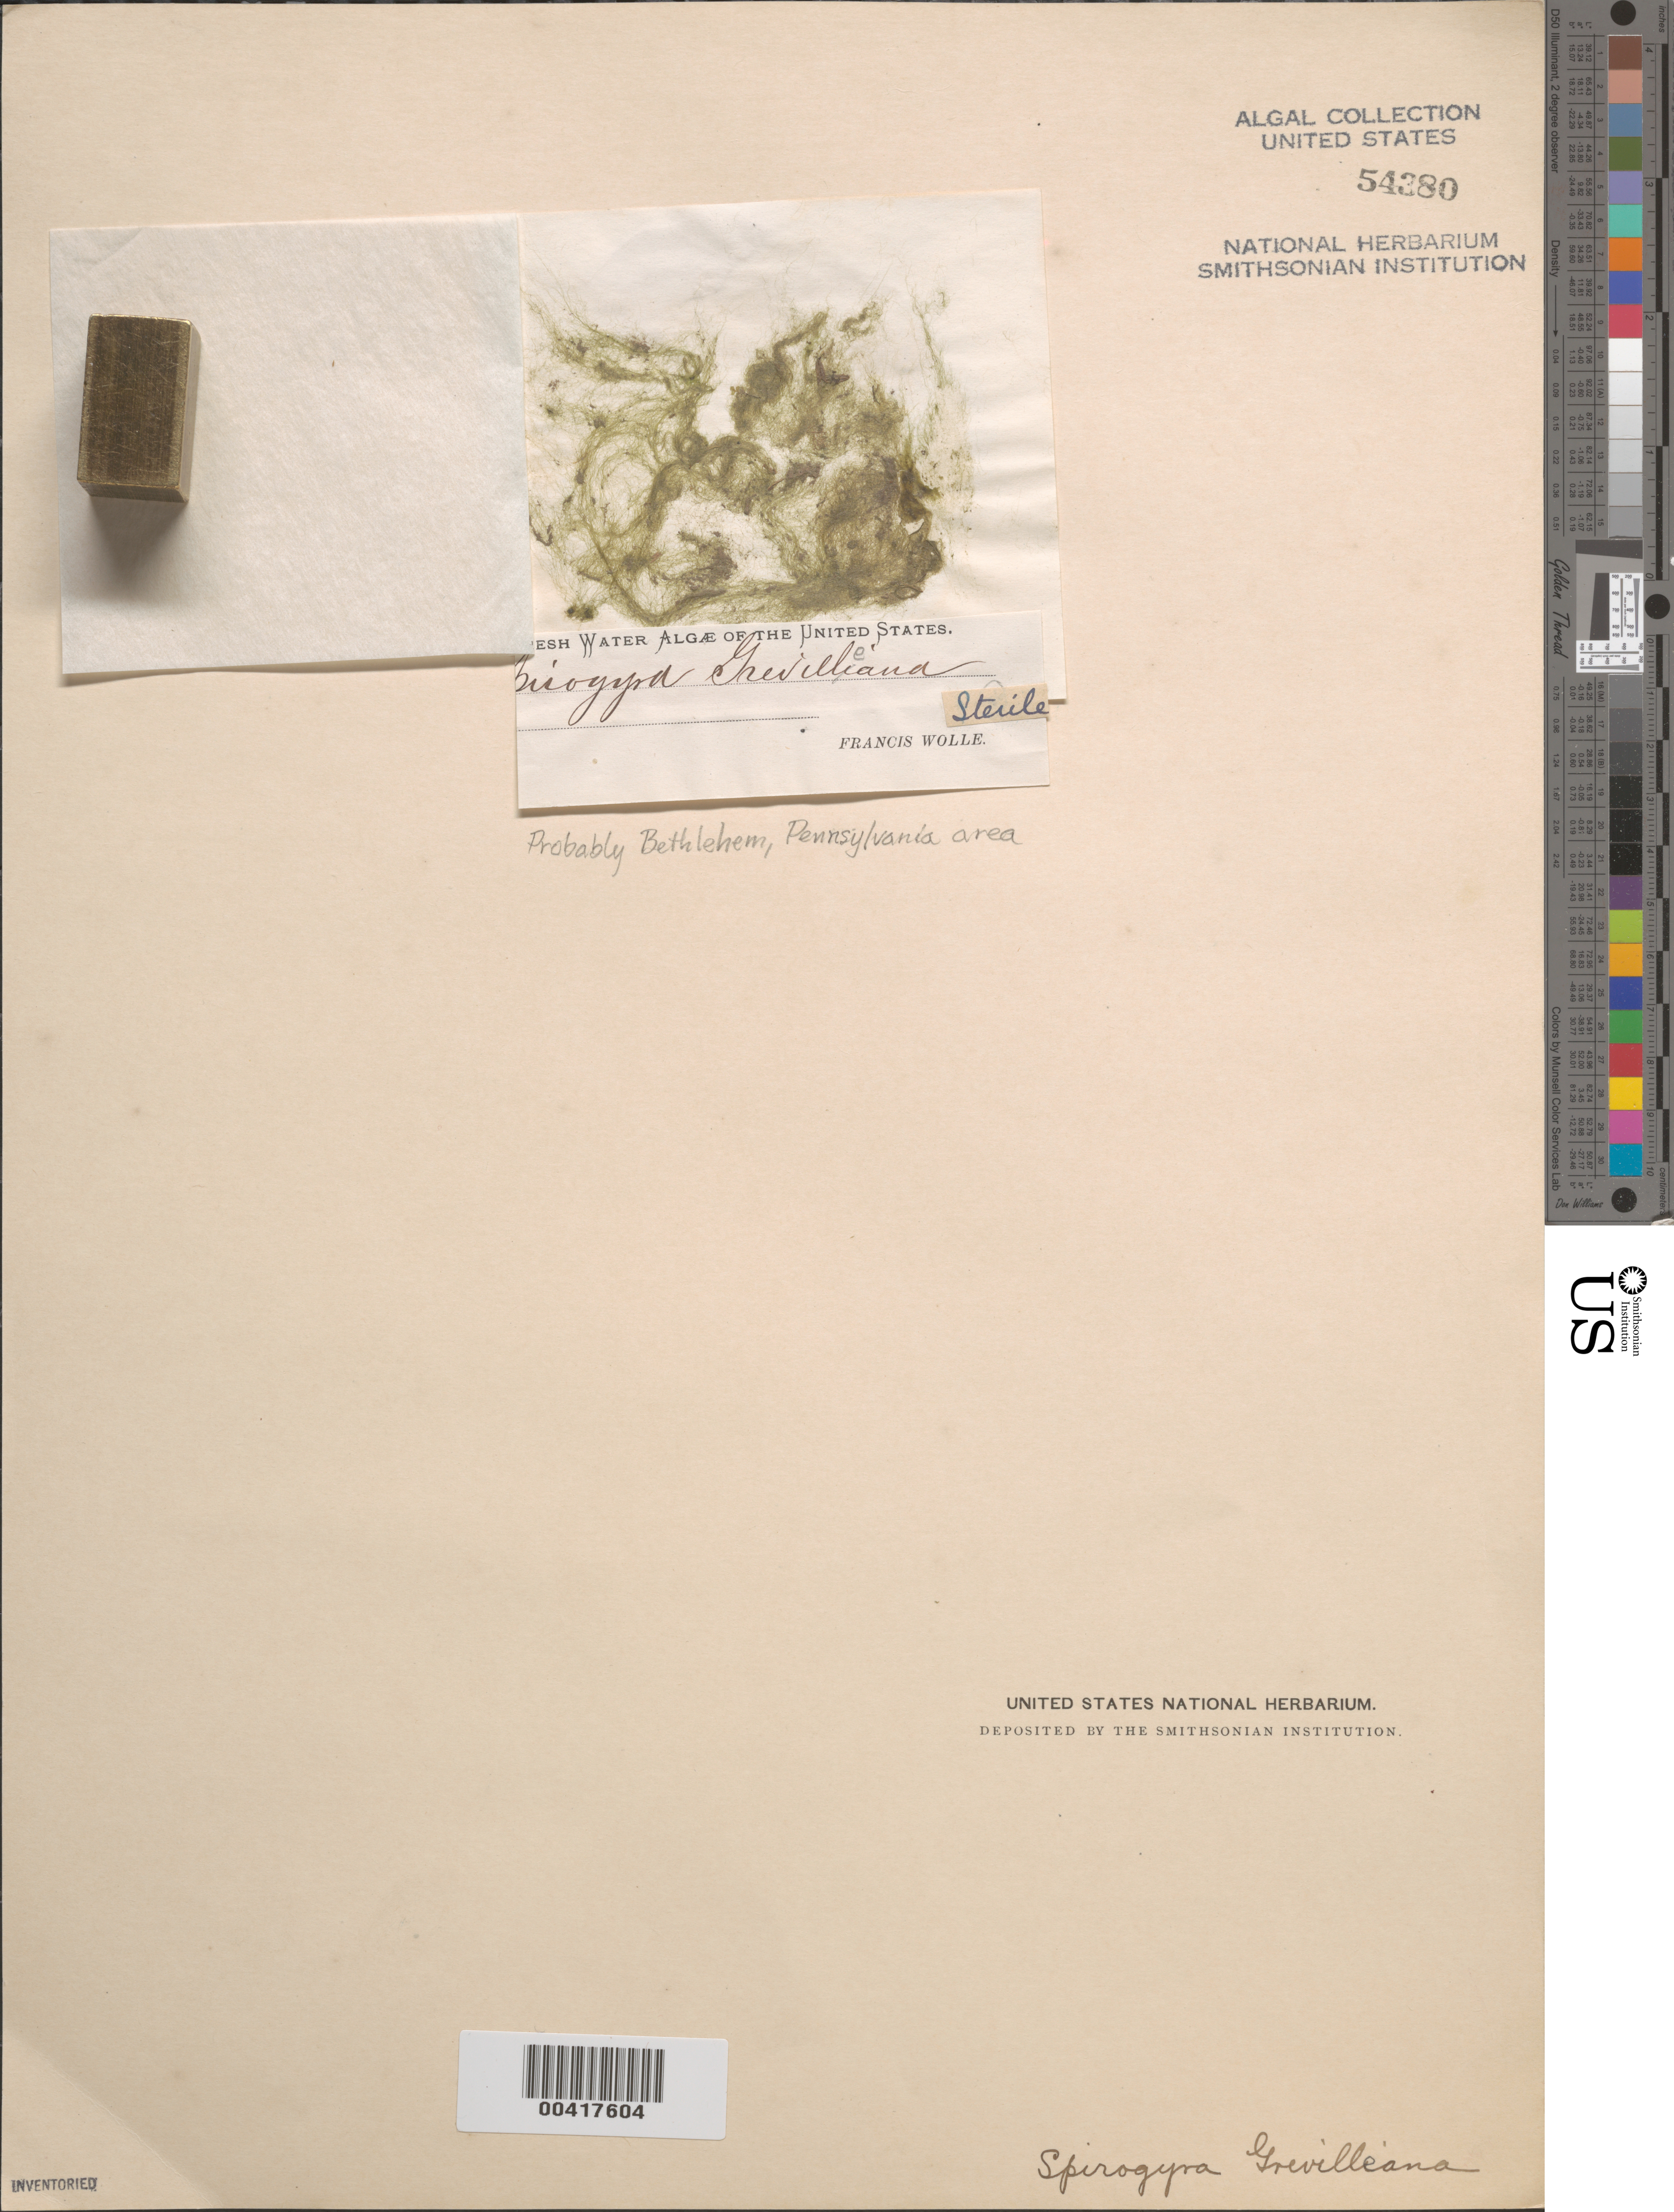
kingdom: Plantae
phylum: Charophyta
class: Zygnematophyceae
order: Zygnematales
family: Zygnemataceae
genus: Spirogyra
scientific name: Spirogyra weberi var. grevilleana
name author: (Hassall) O. Kirchner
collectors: F. Wolle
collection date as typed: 18--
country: United States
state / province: Pennsylvania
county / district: Lehigh County / Northampton County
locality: Probably Bethlehem area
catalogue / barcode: US 54380